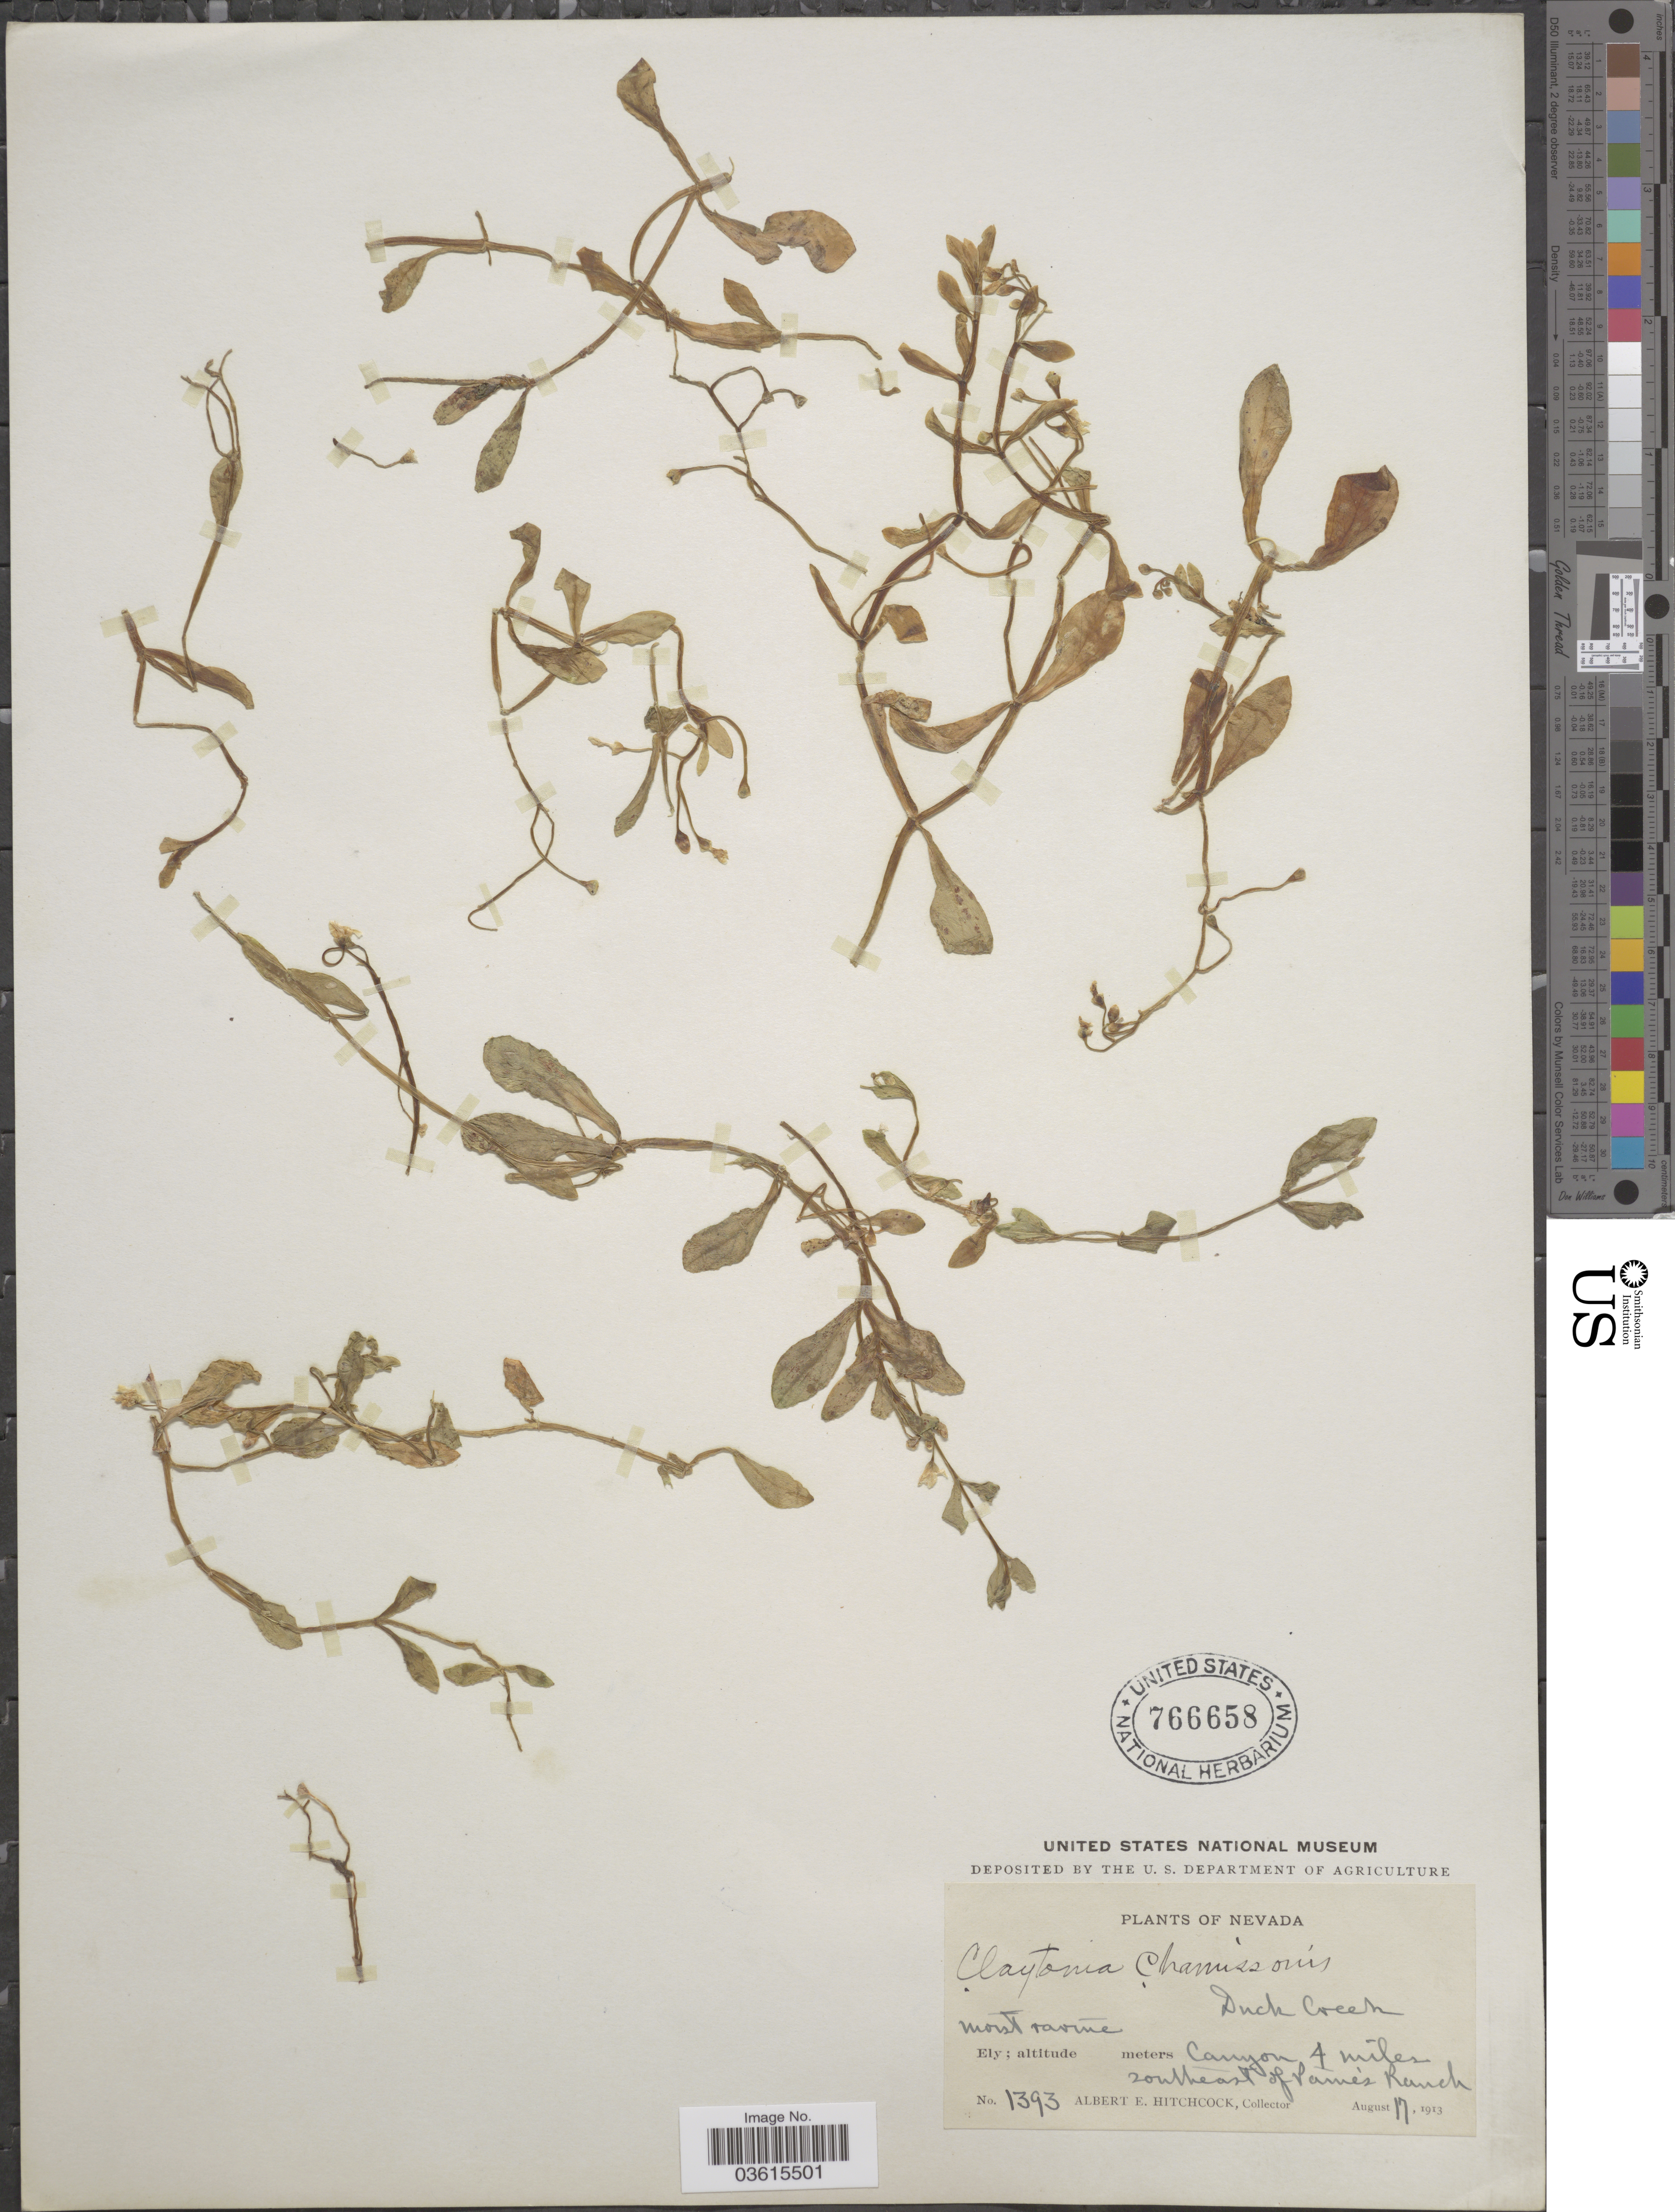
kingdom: Plantae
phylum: Tracheophyta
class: Magnoliopsida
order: Caryophyllales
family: Montiaceae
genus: Montia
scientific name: Montia chamissoi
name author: (Ledeb. ex Spreng.) Greene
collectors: A. Hitchcock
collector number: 1393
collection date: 1913-08-17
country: United States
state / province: Nevada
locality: Duck Creek. Ely. Canyon 4 miles southeast of Paine's Ranch.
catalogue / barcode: US 766658